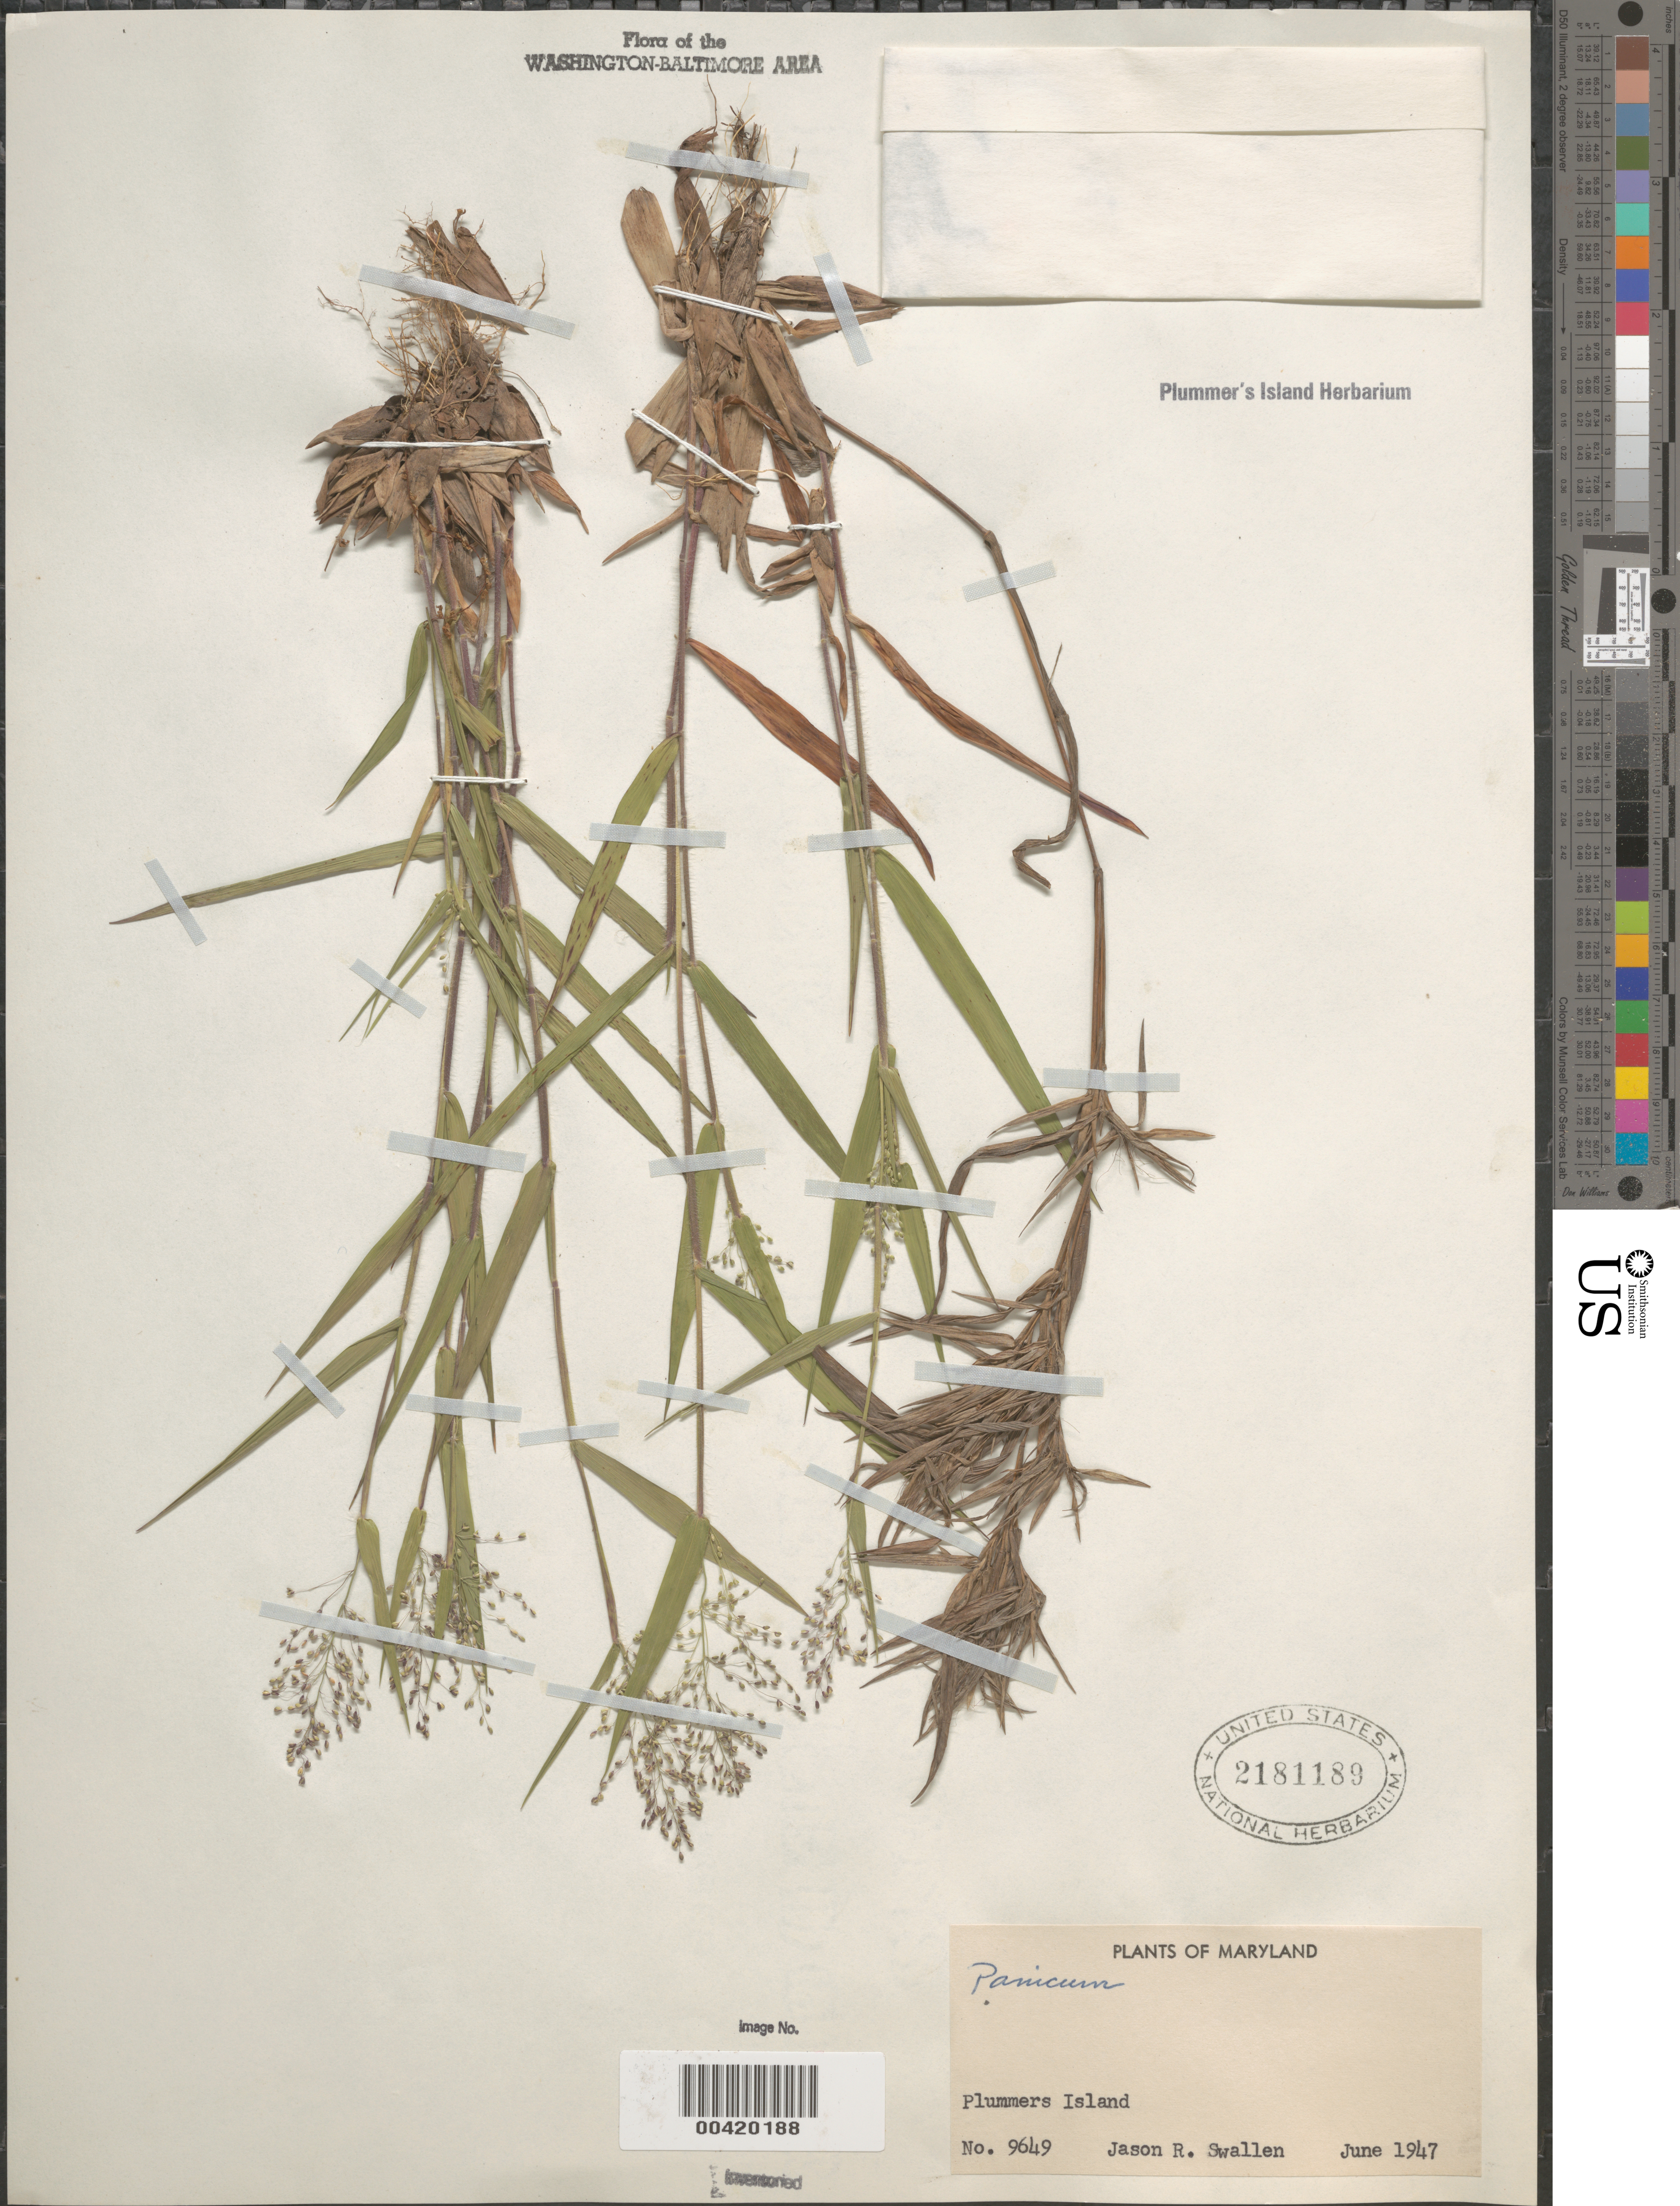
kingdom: Plantae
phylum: Tracheophyta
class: Liliopsida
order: Poales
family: Poaceae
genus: Panicum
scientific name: Panicum sp.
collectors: J. R. Swallen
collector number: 9649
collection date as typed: Jun 1947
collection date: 1947-06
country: United States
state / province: Maryland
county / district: Montgomery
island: Plummers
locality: Plummer's Island C. & O. Canal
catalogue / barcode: US 2181189